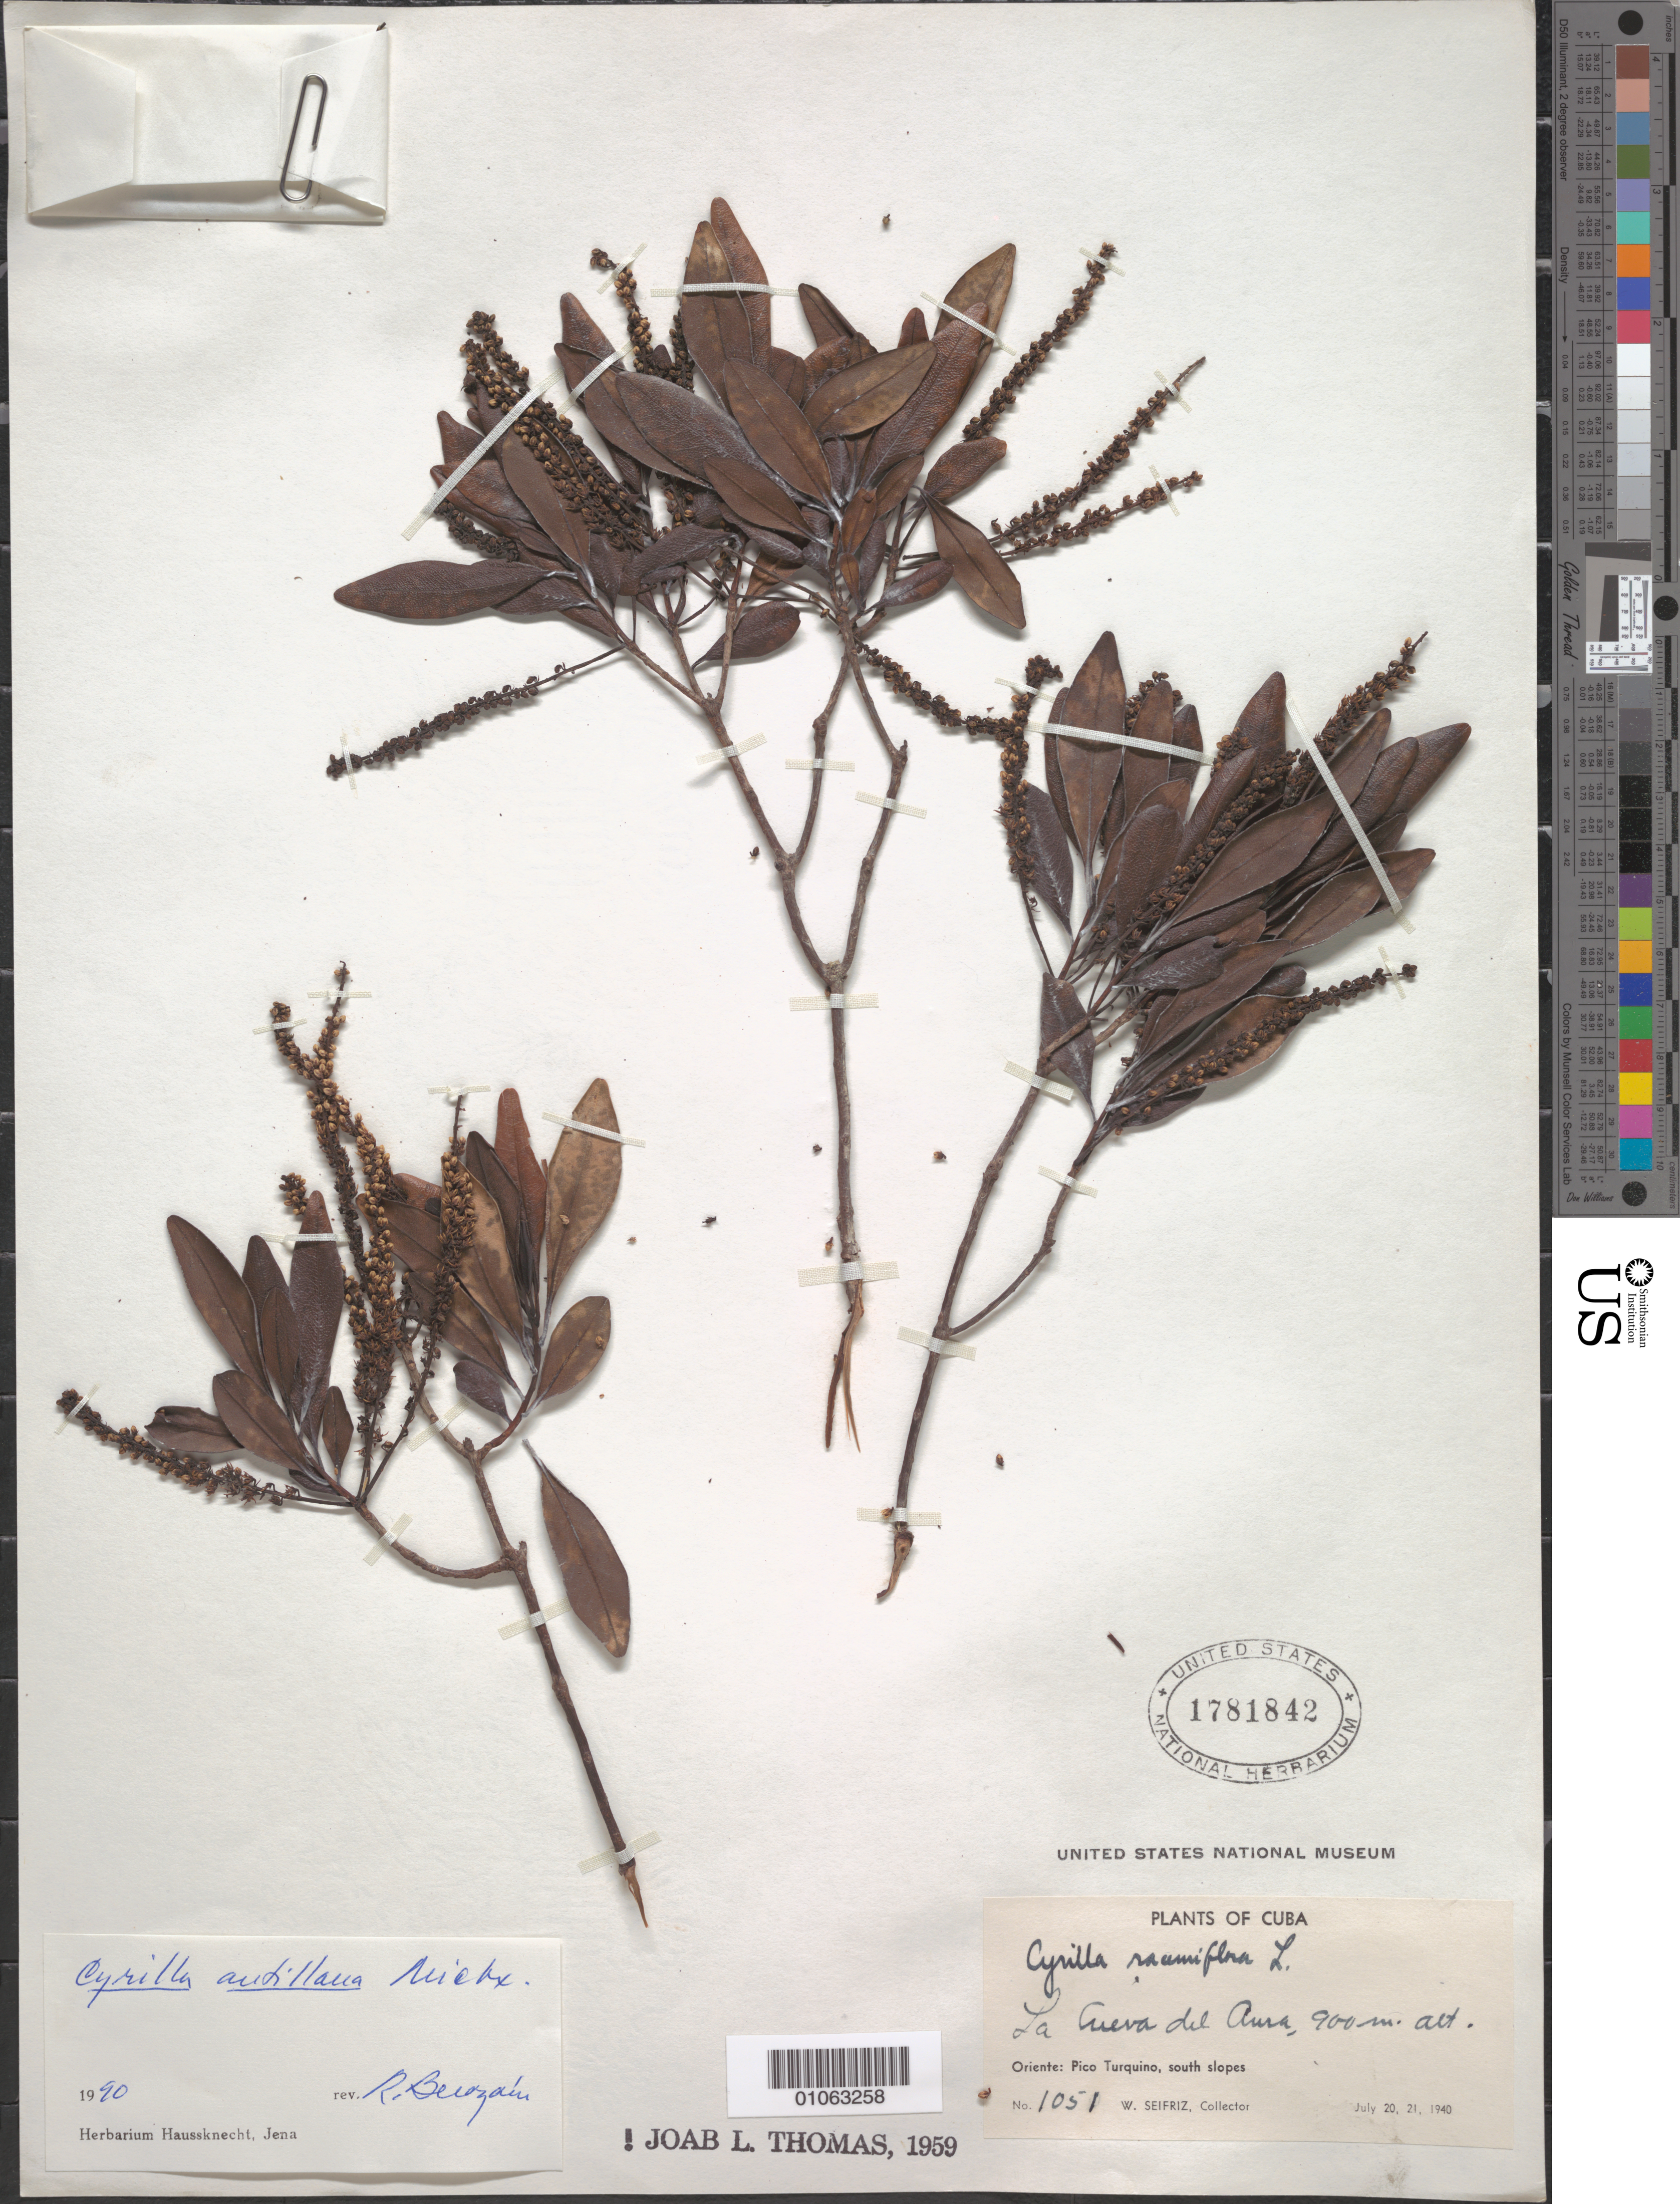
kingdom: Plantae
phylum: Tracheophyta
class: Magnoliopsida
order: Ericales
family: Cyrillaceae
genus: Cyrilla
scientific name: Cyrilla antillana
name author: Michx.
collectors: W. Seifriz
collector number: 1051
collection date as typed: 20 Jul 1940 to 21 Jul 1940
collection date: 1940-07-20/1940-07-21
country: Cuba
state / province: Oriente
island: Cuba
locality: Pico Turquino, south slopes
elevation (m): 900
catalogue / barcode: US 1781842